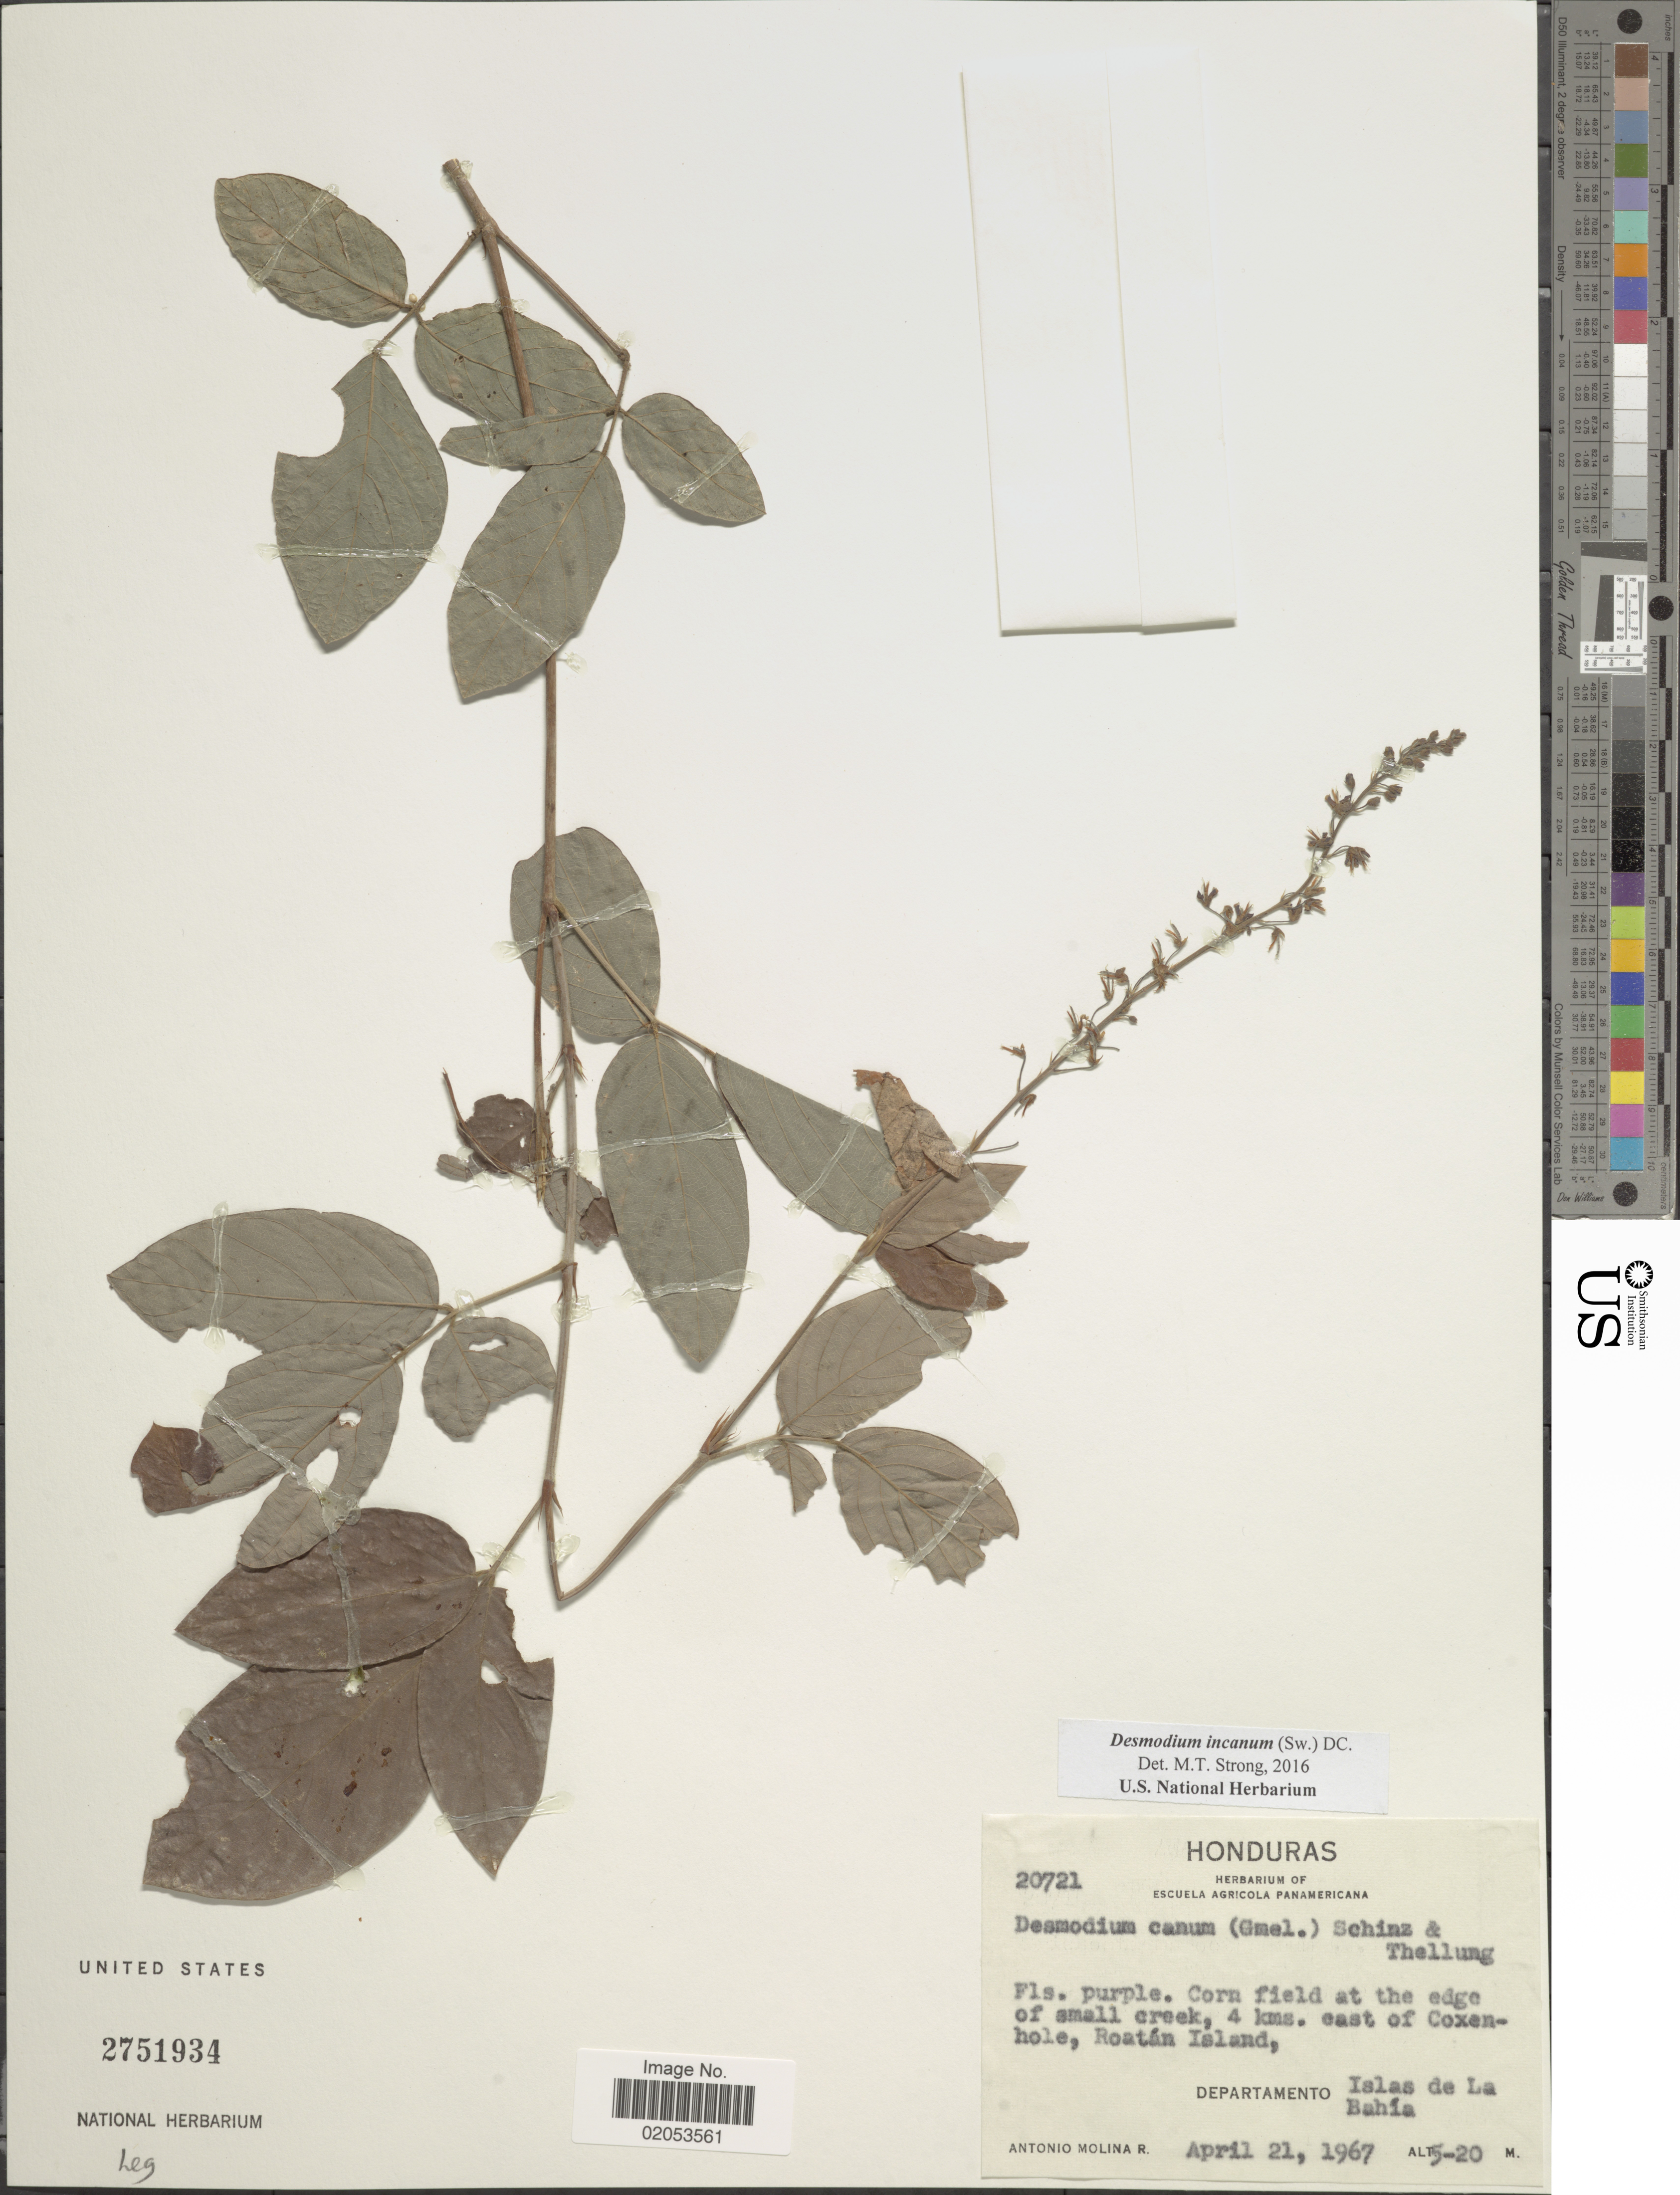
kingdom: Plantae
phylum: Tracheophyta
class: Magnoliopsida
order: Fabales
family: Fabaceae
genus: Desmodium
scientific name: Desmodium incanum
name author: (Sw.) DC.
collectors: A. Molina R.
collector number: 20721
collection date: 1967-04-21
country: Honduras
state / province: Islas de la Bahía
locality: Corn field at the edge of small creek, 4 kms east of Coxenhole, Roatán Island, Departamento Islas de La Bahía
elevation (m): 5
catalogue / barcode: US 2751934